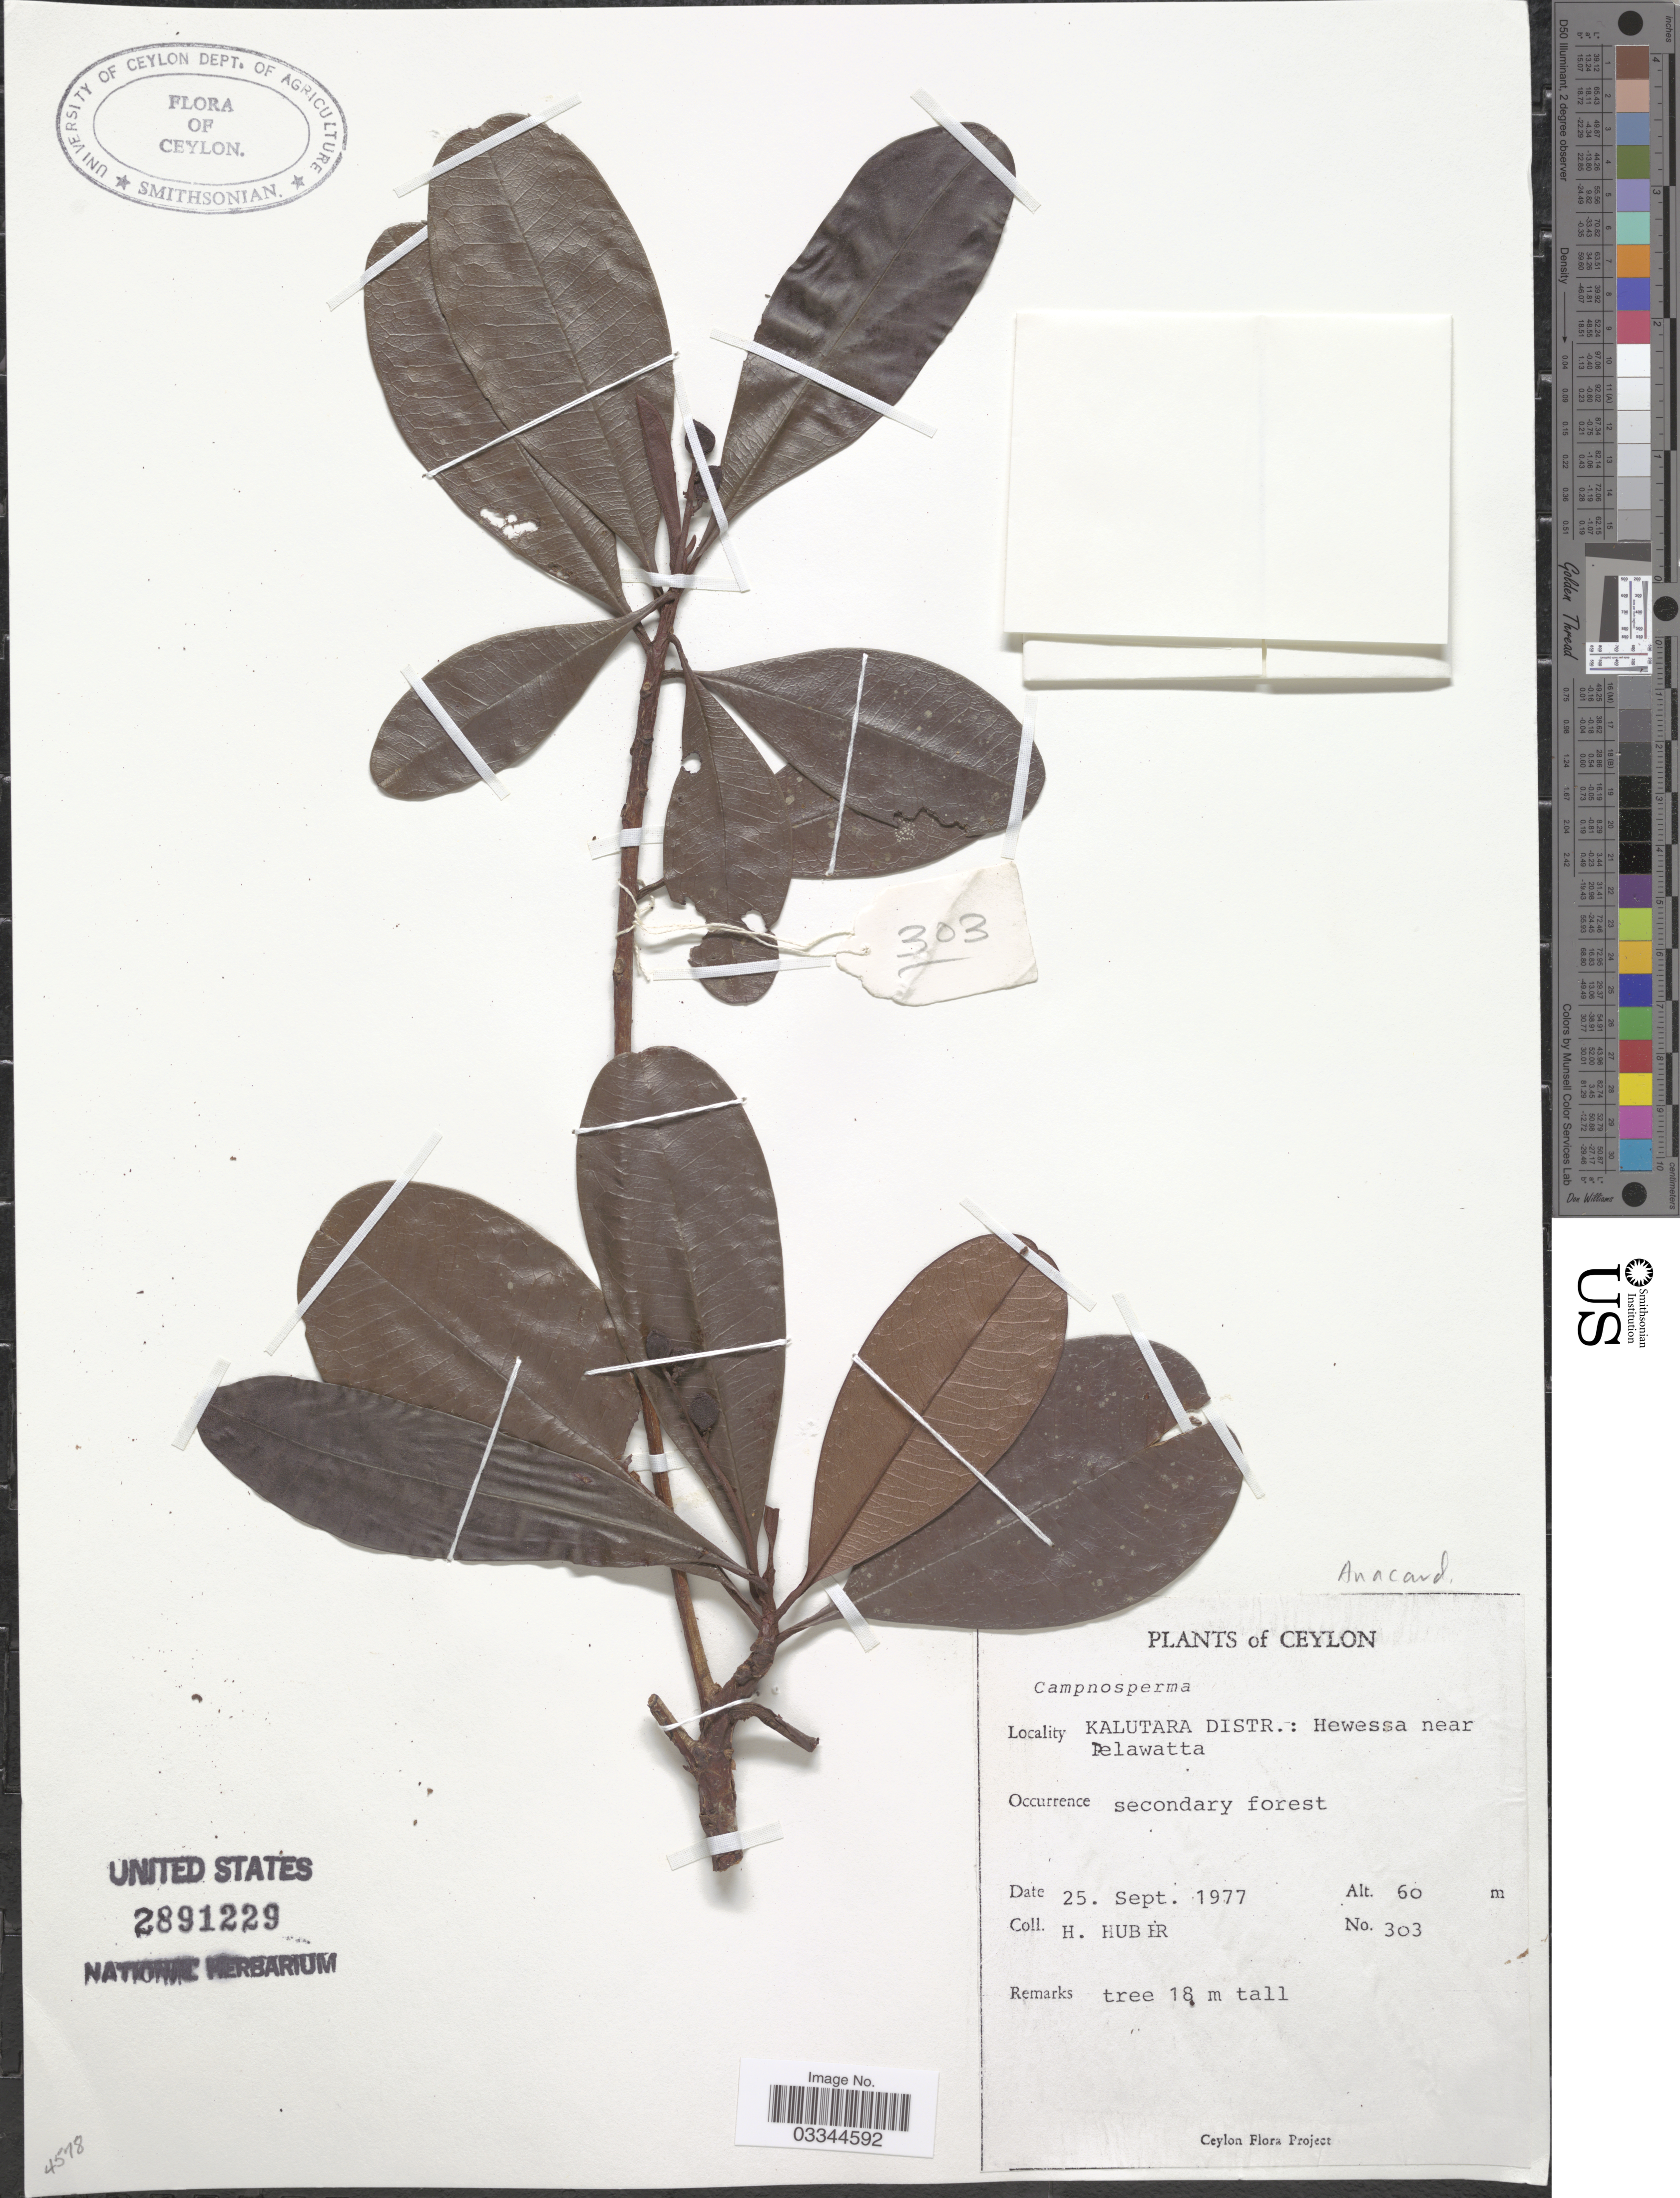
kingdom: Plantae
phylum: Tracheophyta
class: Magnoliopsida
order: Sapindales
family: Anacardiaceae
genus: Campnosperma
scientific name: Campnosperma sp.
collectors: H. Huber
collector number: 303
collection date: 1977-09-25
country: Sri Lanka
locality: Ceylon. Kalutara Distr.: Hewessa near Pelawatta.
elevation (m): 60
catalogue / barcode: US 2891229